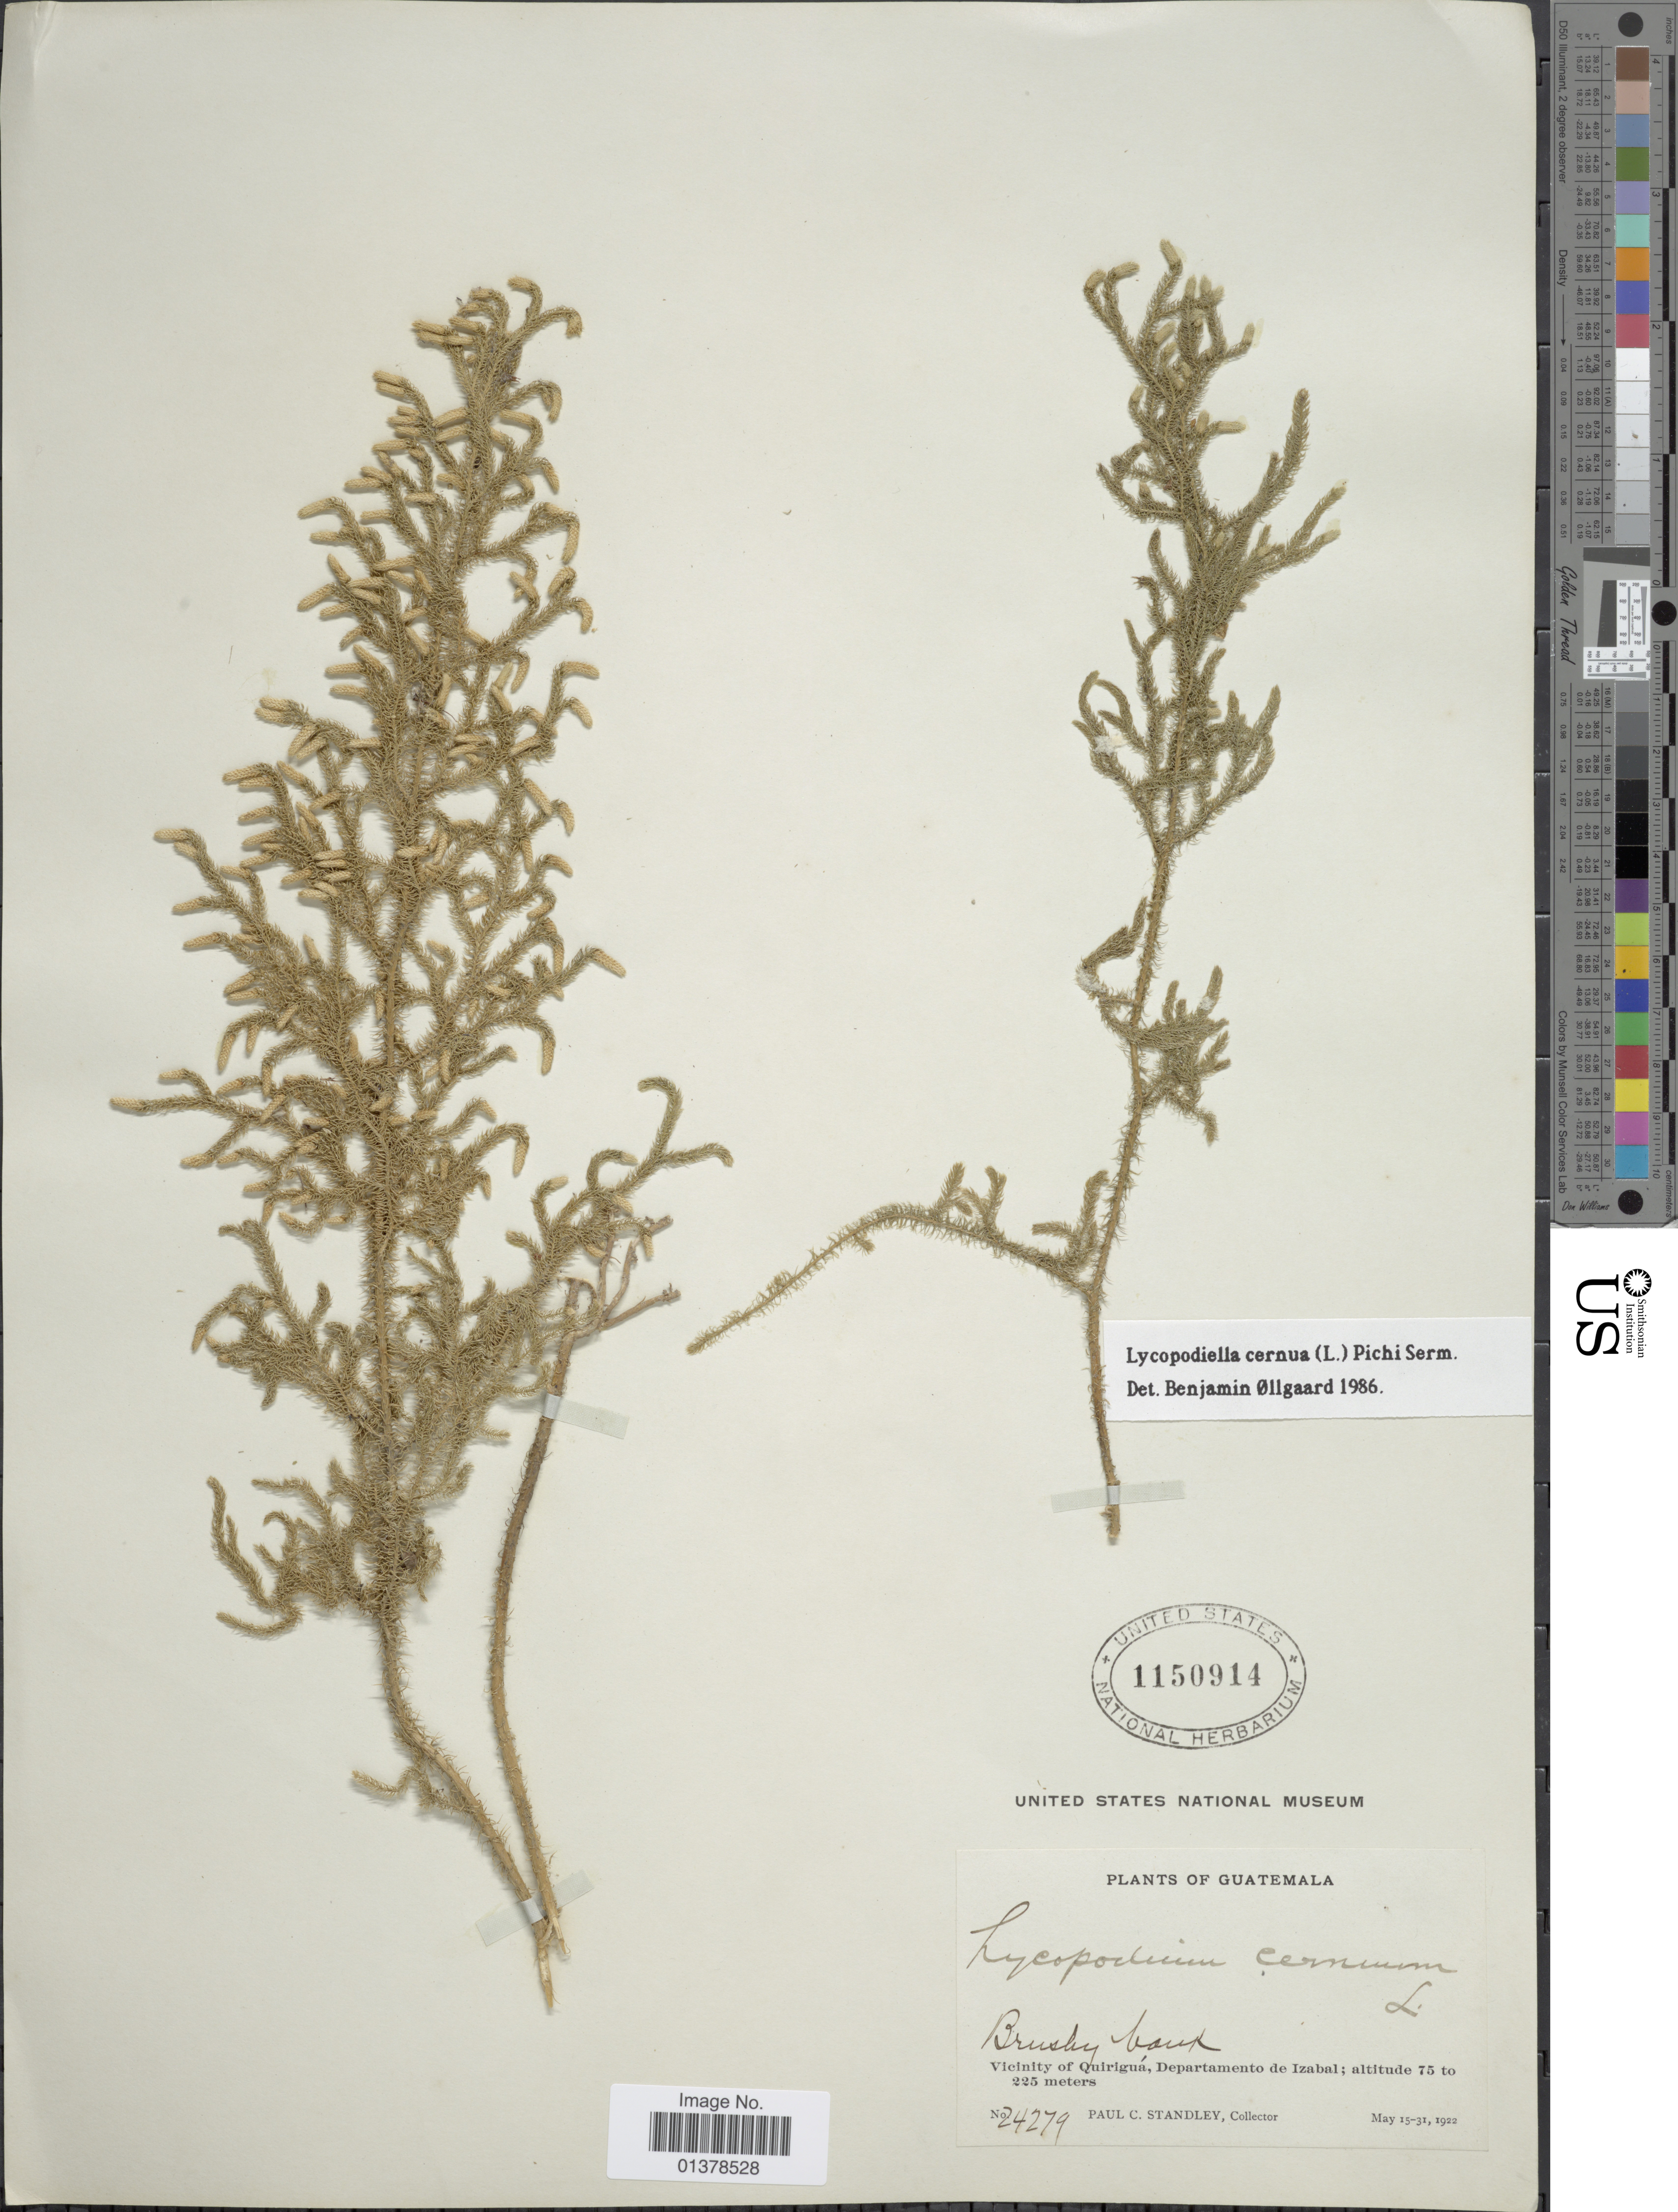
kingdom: Plantae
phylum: Tracheophyta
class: Lycopodiopsida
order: Lycopodiales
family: Lycopodiaceae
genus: Palhinhaea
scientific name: Palhinhaea cernua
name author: (L.) Vasc. & Franco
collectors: P. C. Standley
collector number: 24279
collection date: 1922-05-15/1922-05-31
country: Guatemala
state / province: Izabal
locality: Vicinity of Quirigua, Departamento de Izabal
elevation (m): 75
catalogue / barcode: US 1150914